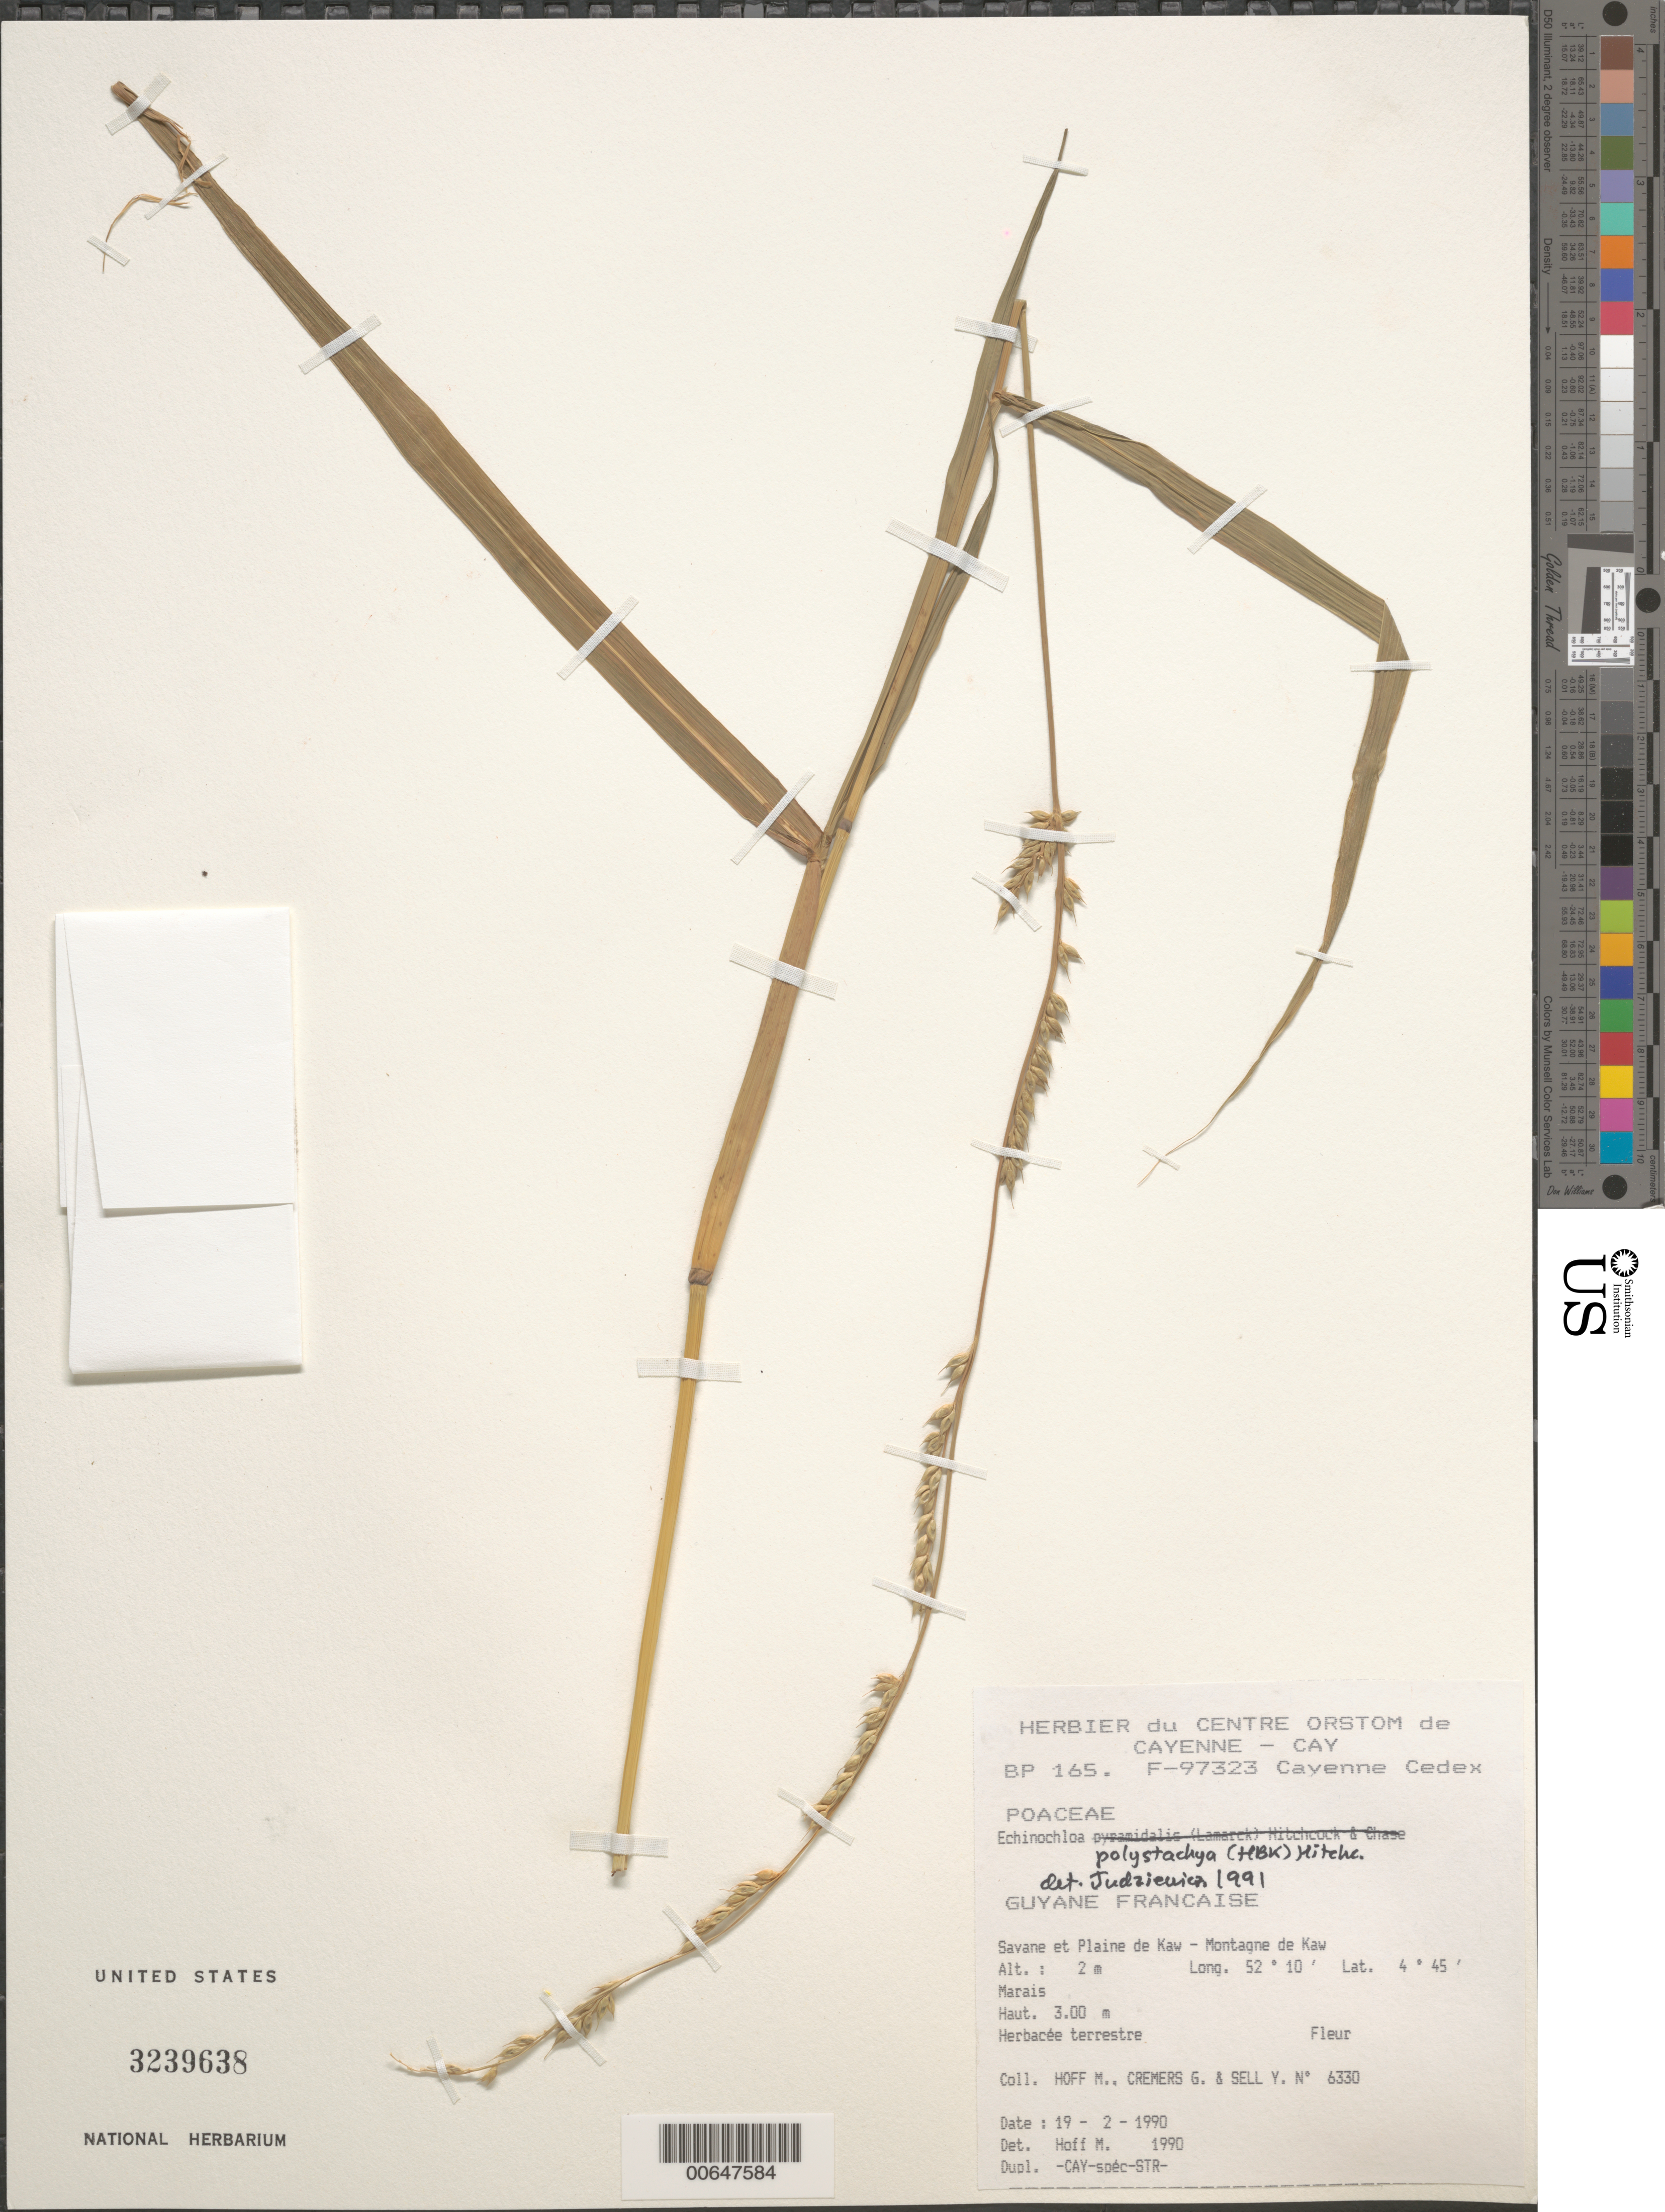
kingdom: Plantae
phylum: Tracheophyta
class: Liliopsida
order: Poales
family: Poaceae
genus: Echinochloa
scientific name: Echinochloa polystachya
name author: (Kunth) Hitchc.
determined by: Judziewicz, E. J.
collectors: M. Hoff, G. Cremers & Y. Sell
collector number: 6330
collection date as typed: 12-Feb-90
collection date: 1990-02-12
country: French Guiana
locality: Montagne de Kaw, Savane et Plaine de Kaw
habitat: Marais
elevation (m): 2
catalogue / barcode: US 3239638